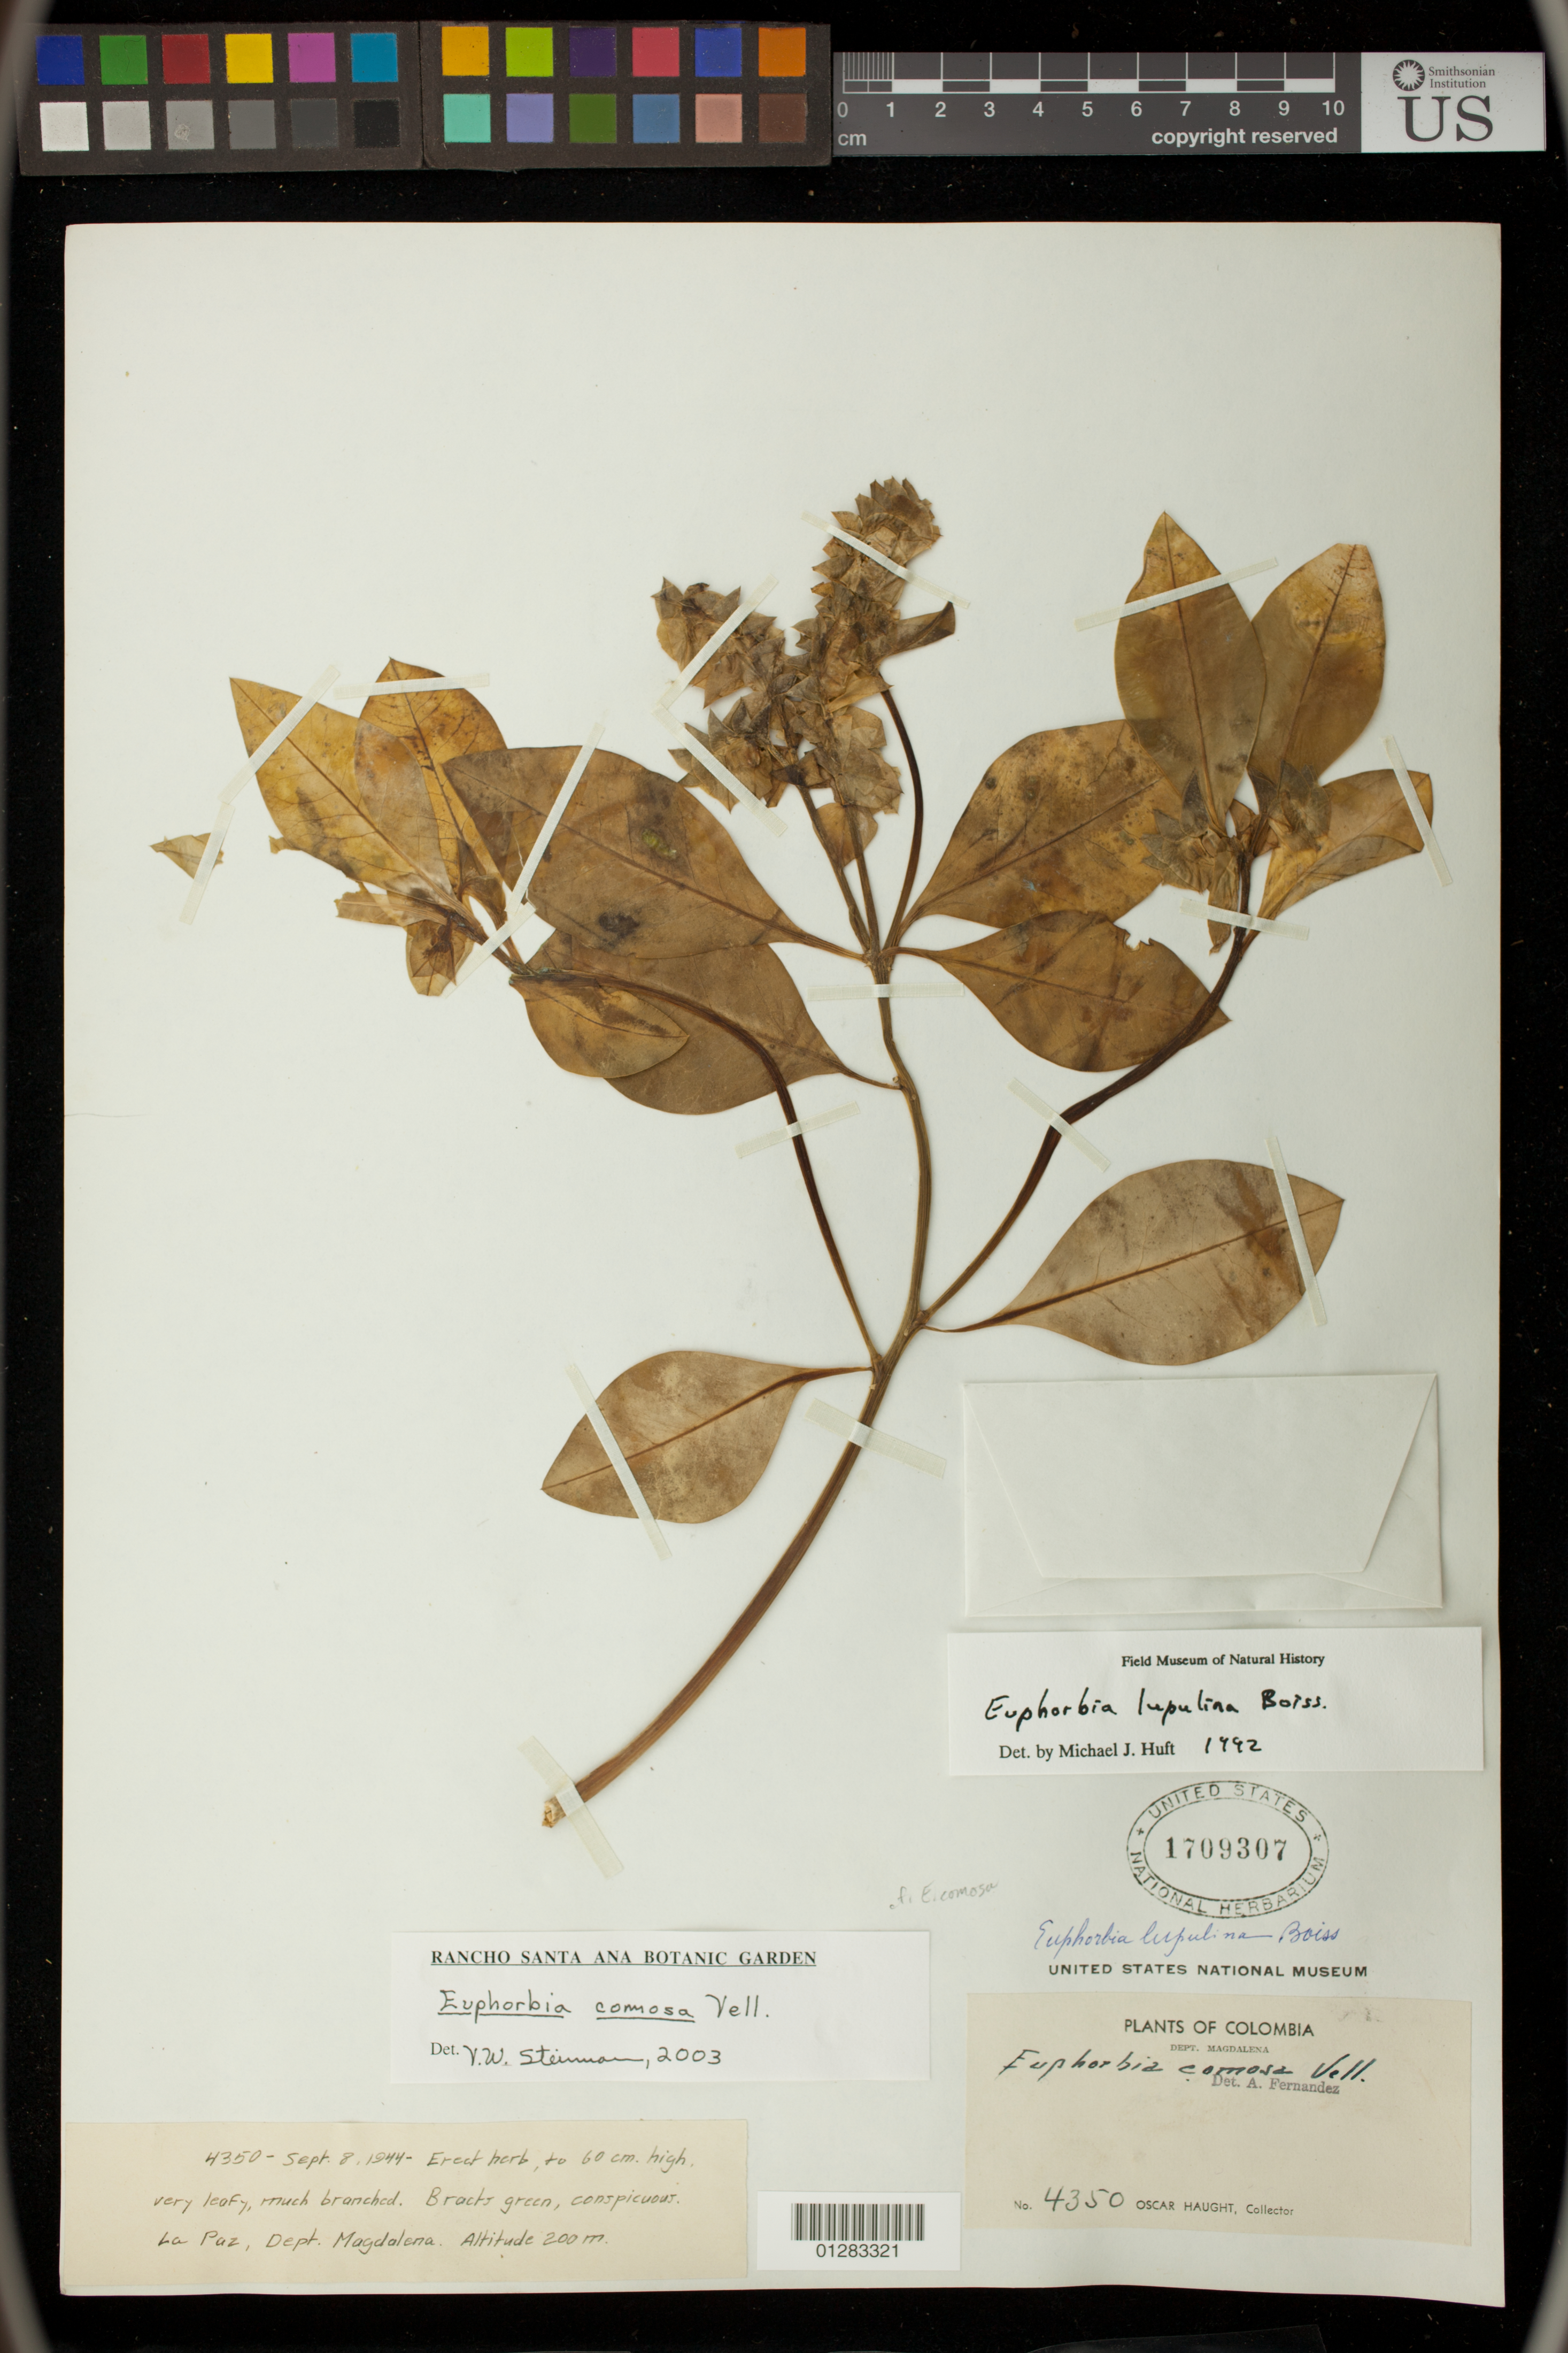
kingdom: Plantae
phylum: Tracheophyta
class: Magnoliopsida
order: Malpighiales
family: Euphorbiaceae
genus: Euphorbia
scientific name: Euphorbia cotinifolia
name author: L.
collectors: O. Haught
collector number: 4350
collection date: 1944-09-08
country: Colombia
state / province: Magdalena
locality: La Paz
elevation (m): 200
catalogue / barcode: US 1709307